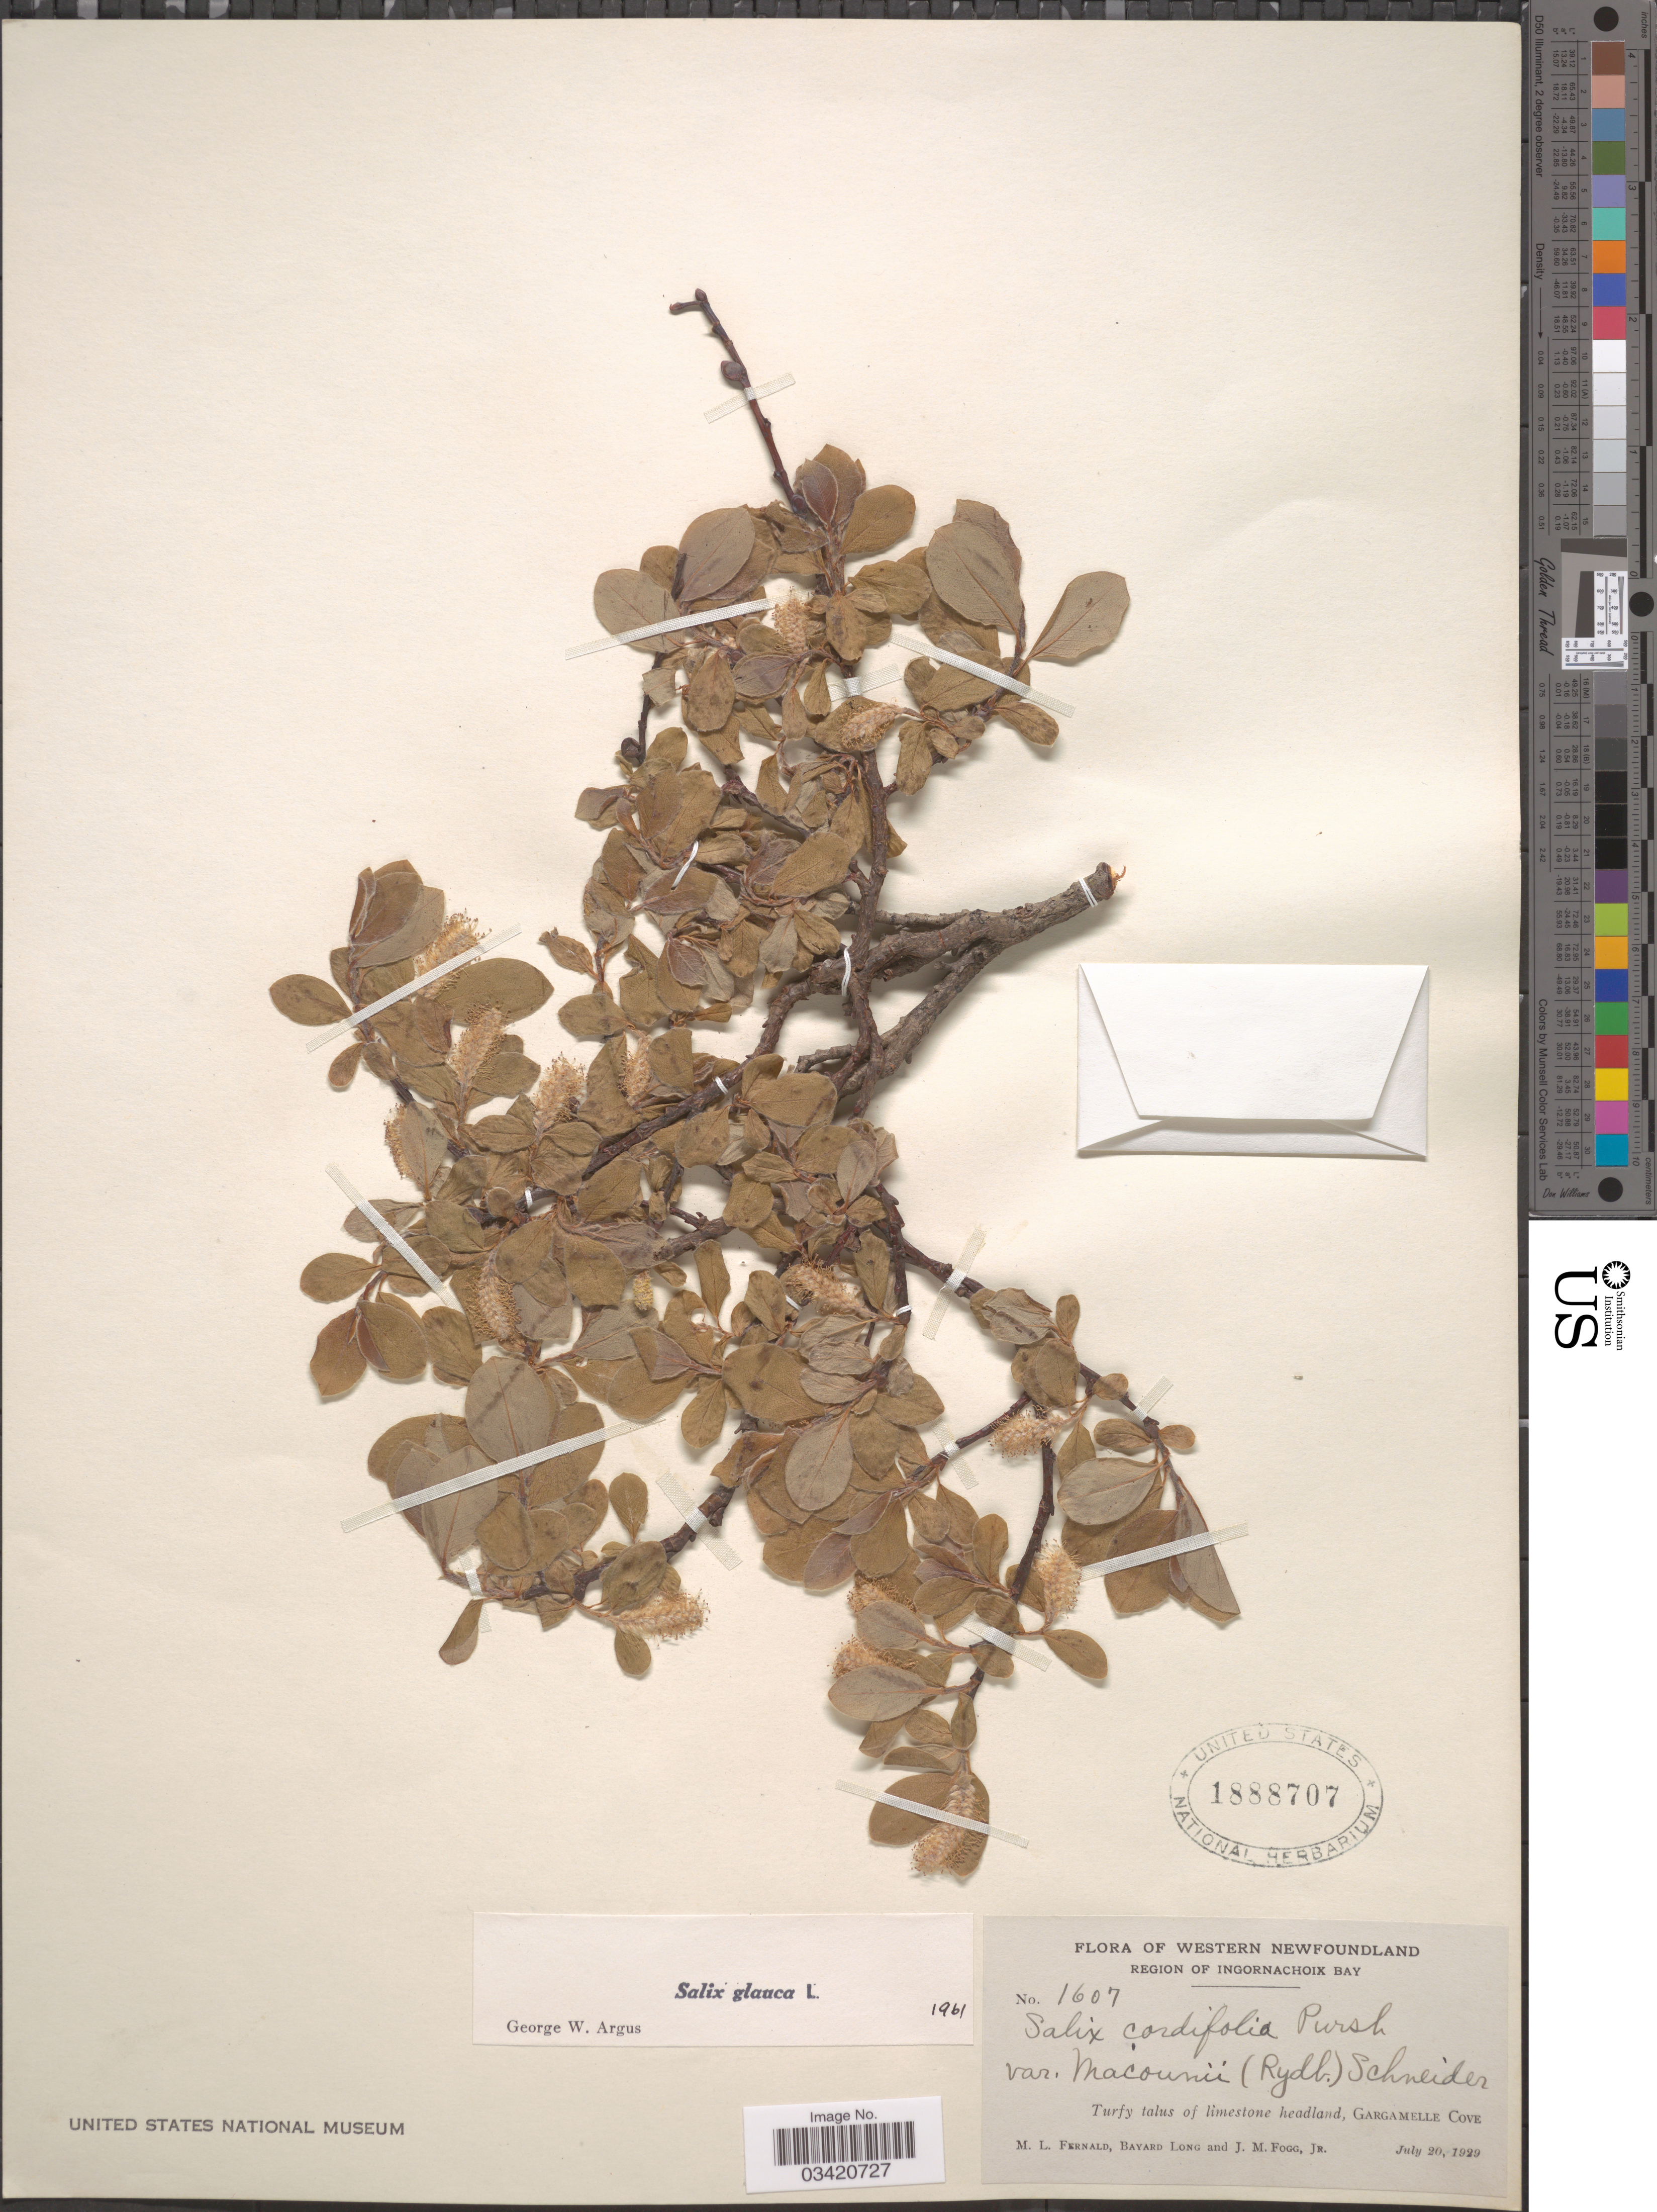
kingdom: Plantae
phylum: Tracheophyta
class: Magnoliopsida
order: Malpighiales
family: Salicaceae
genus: Salix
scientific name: Salix glauca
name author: L.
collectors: M. L. Fernald, B. Long & J. Fogg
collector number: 1607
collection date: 1929-07-20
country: Canada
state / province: Newfoundland and Labrador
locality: Western Newfoundland. Region of Ingornachoix Bay. Turfy talus of limestone headland, Gargamelle Cove.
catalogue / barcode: US 1888707